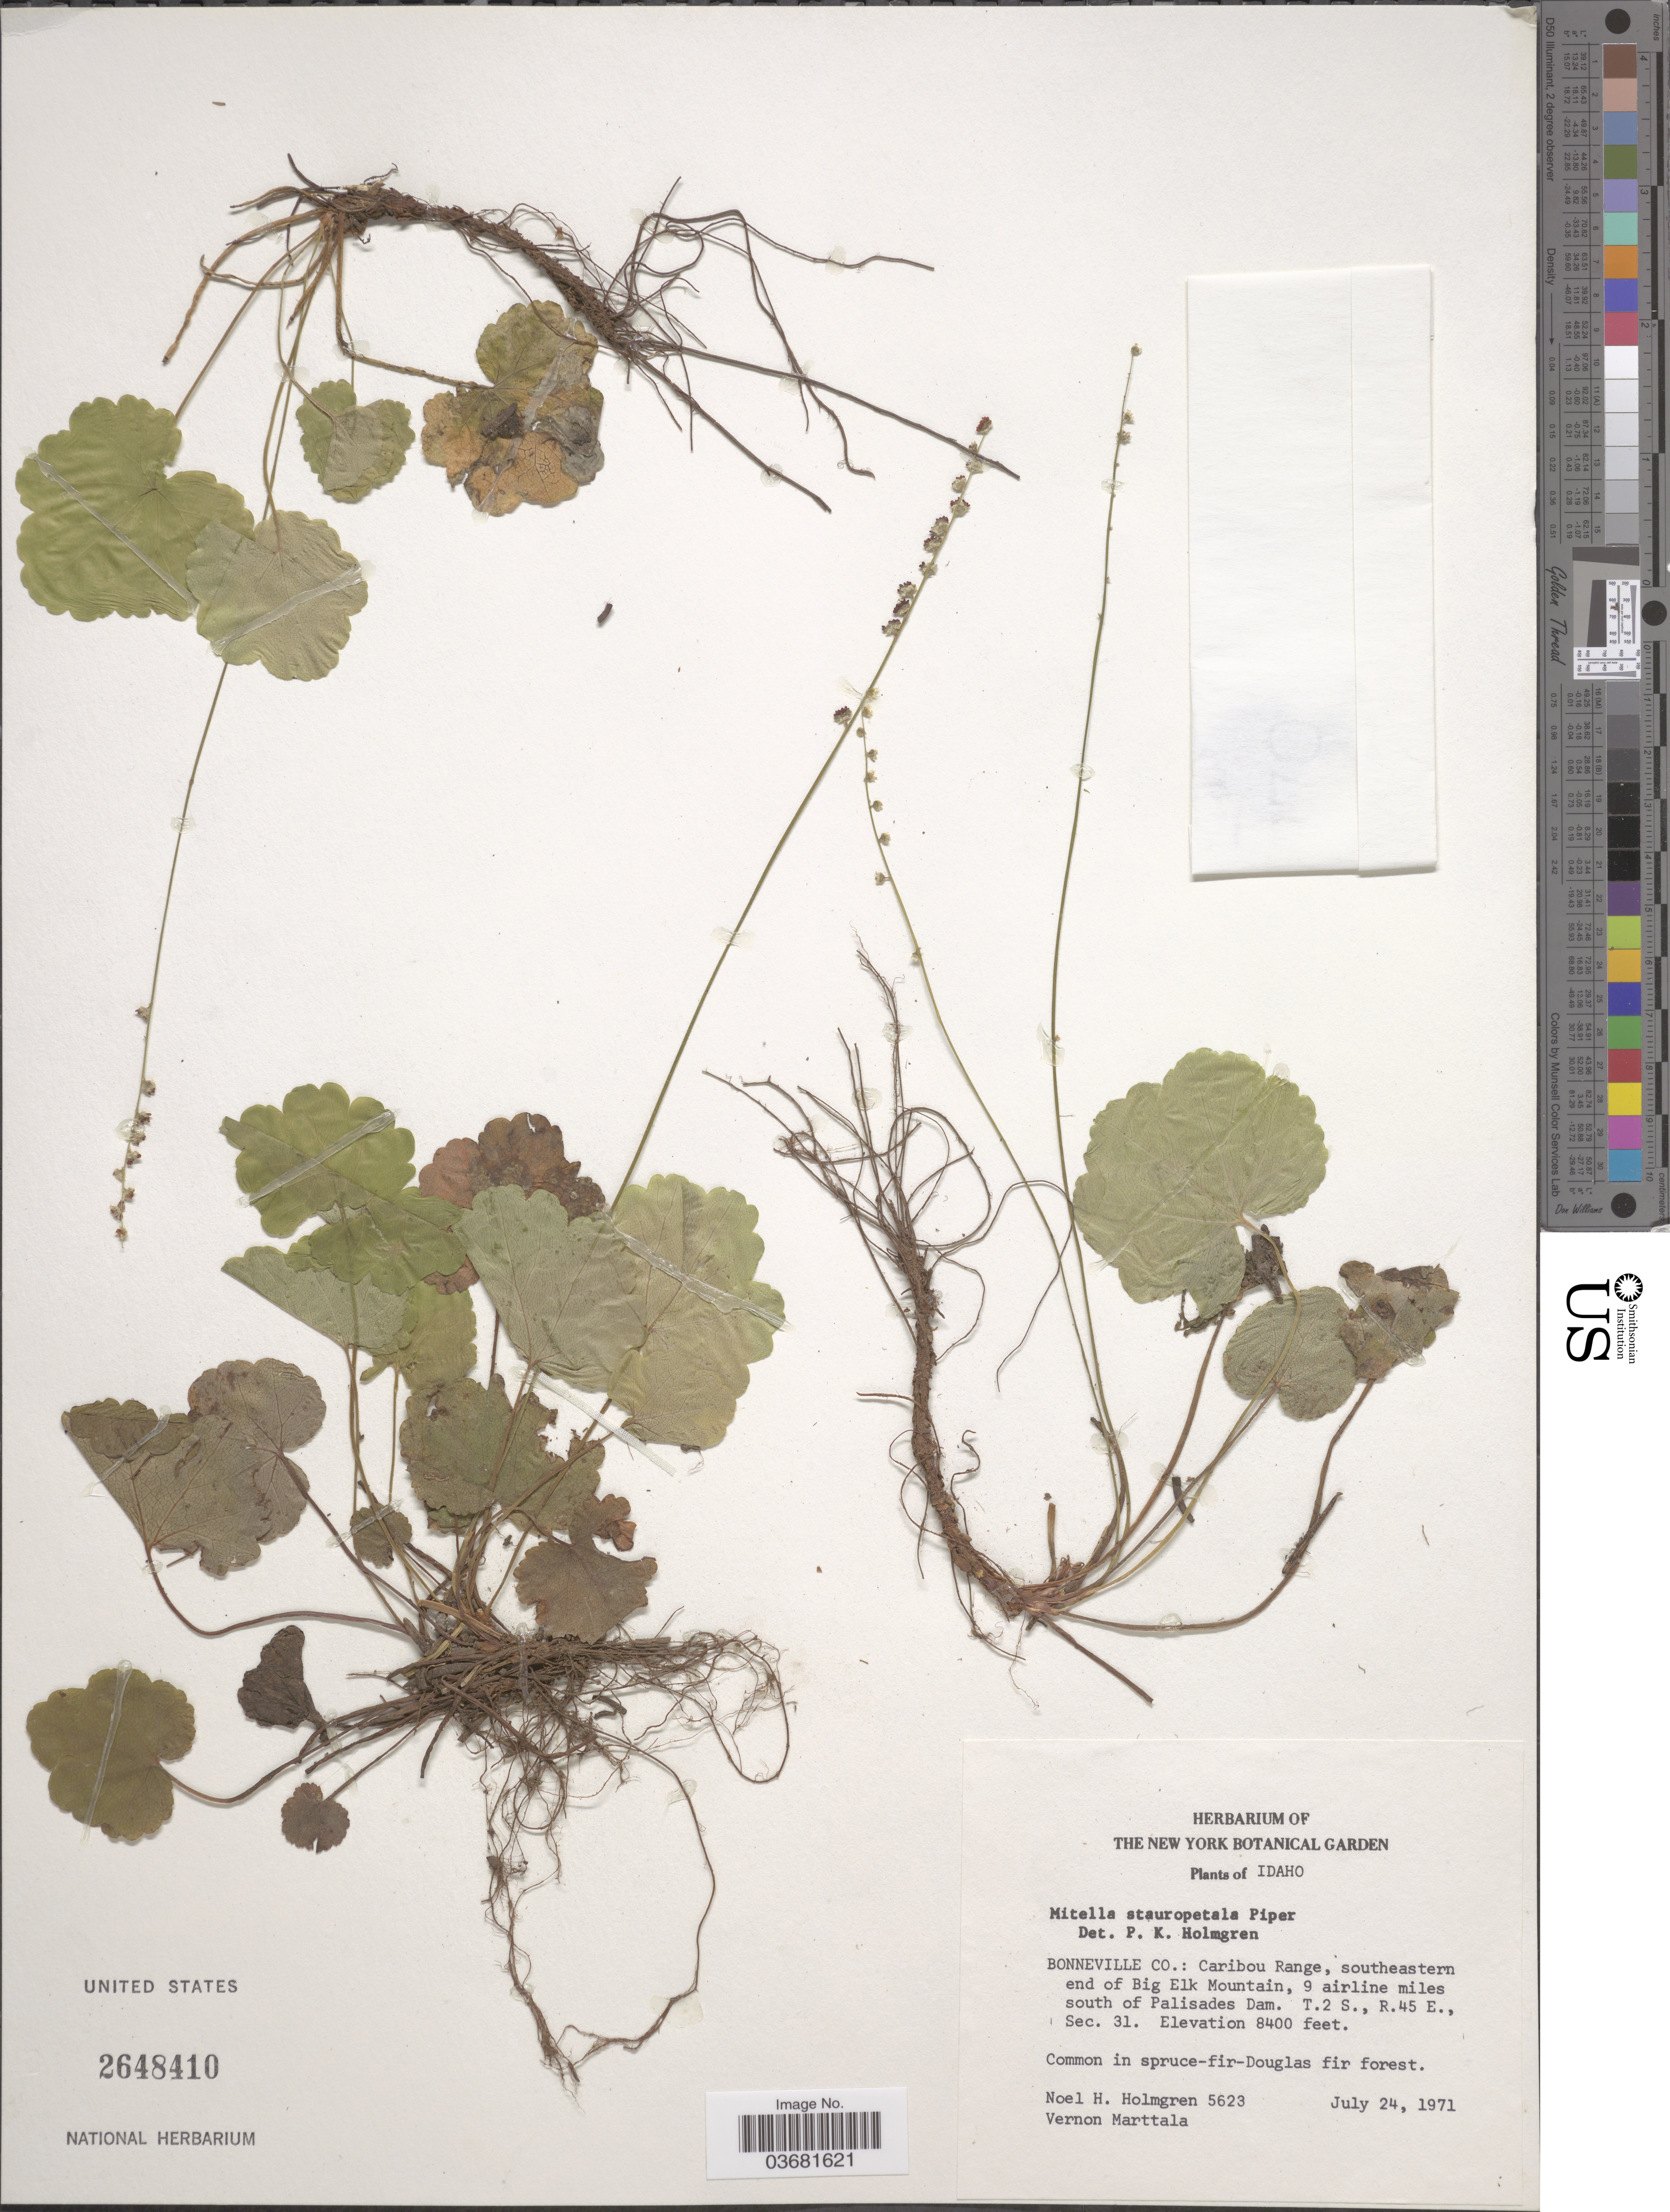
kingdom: Plantae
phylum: Tracheophyta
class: Magnoliopsida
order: Saxifragales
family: Saxifragaceae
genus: Mitella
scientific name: Mitella stauropetala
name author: Piper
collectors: N. H. Holmgren & V. Marttala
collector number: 5623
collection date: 1971-07-24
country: United States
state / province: Idaho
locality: Bonneville Co.: Caribou Range, southeastern end of Big Elk Mountain, 9 airline miles south of Palisades Dam. T. 2 S., R. 45 E., Sec. 31.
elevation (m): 2560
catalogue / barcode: US 2648410